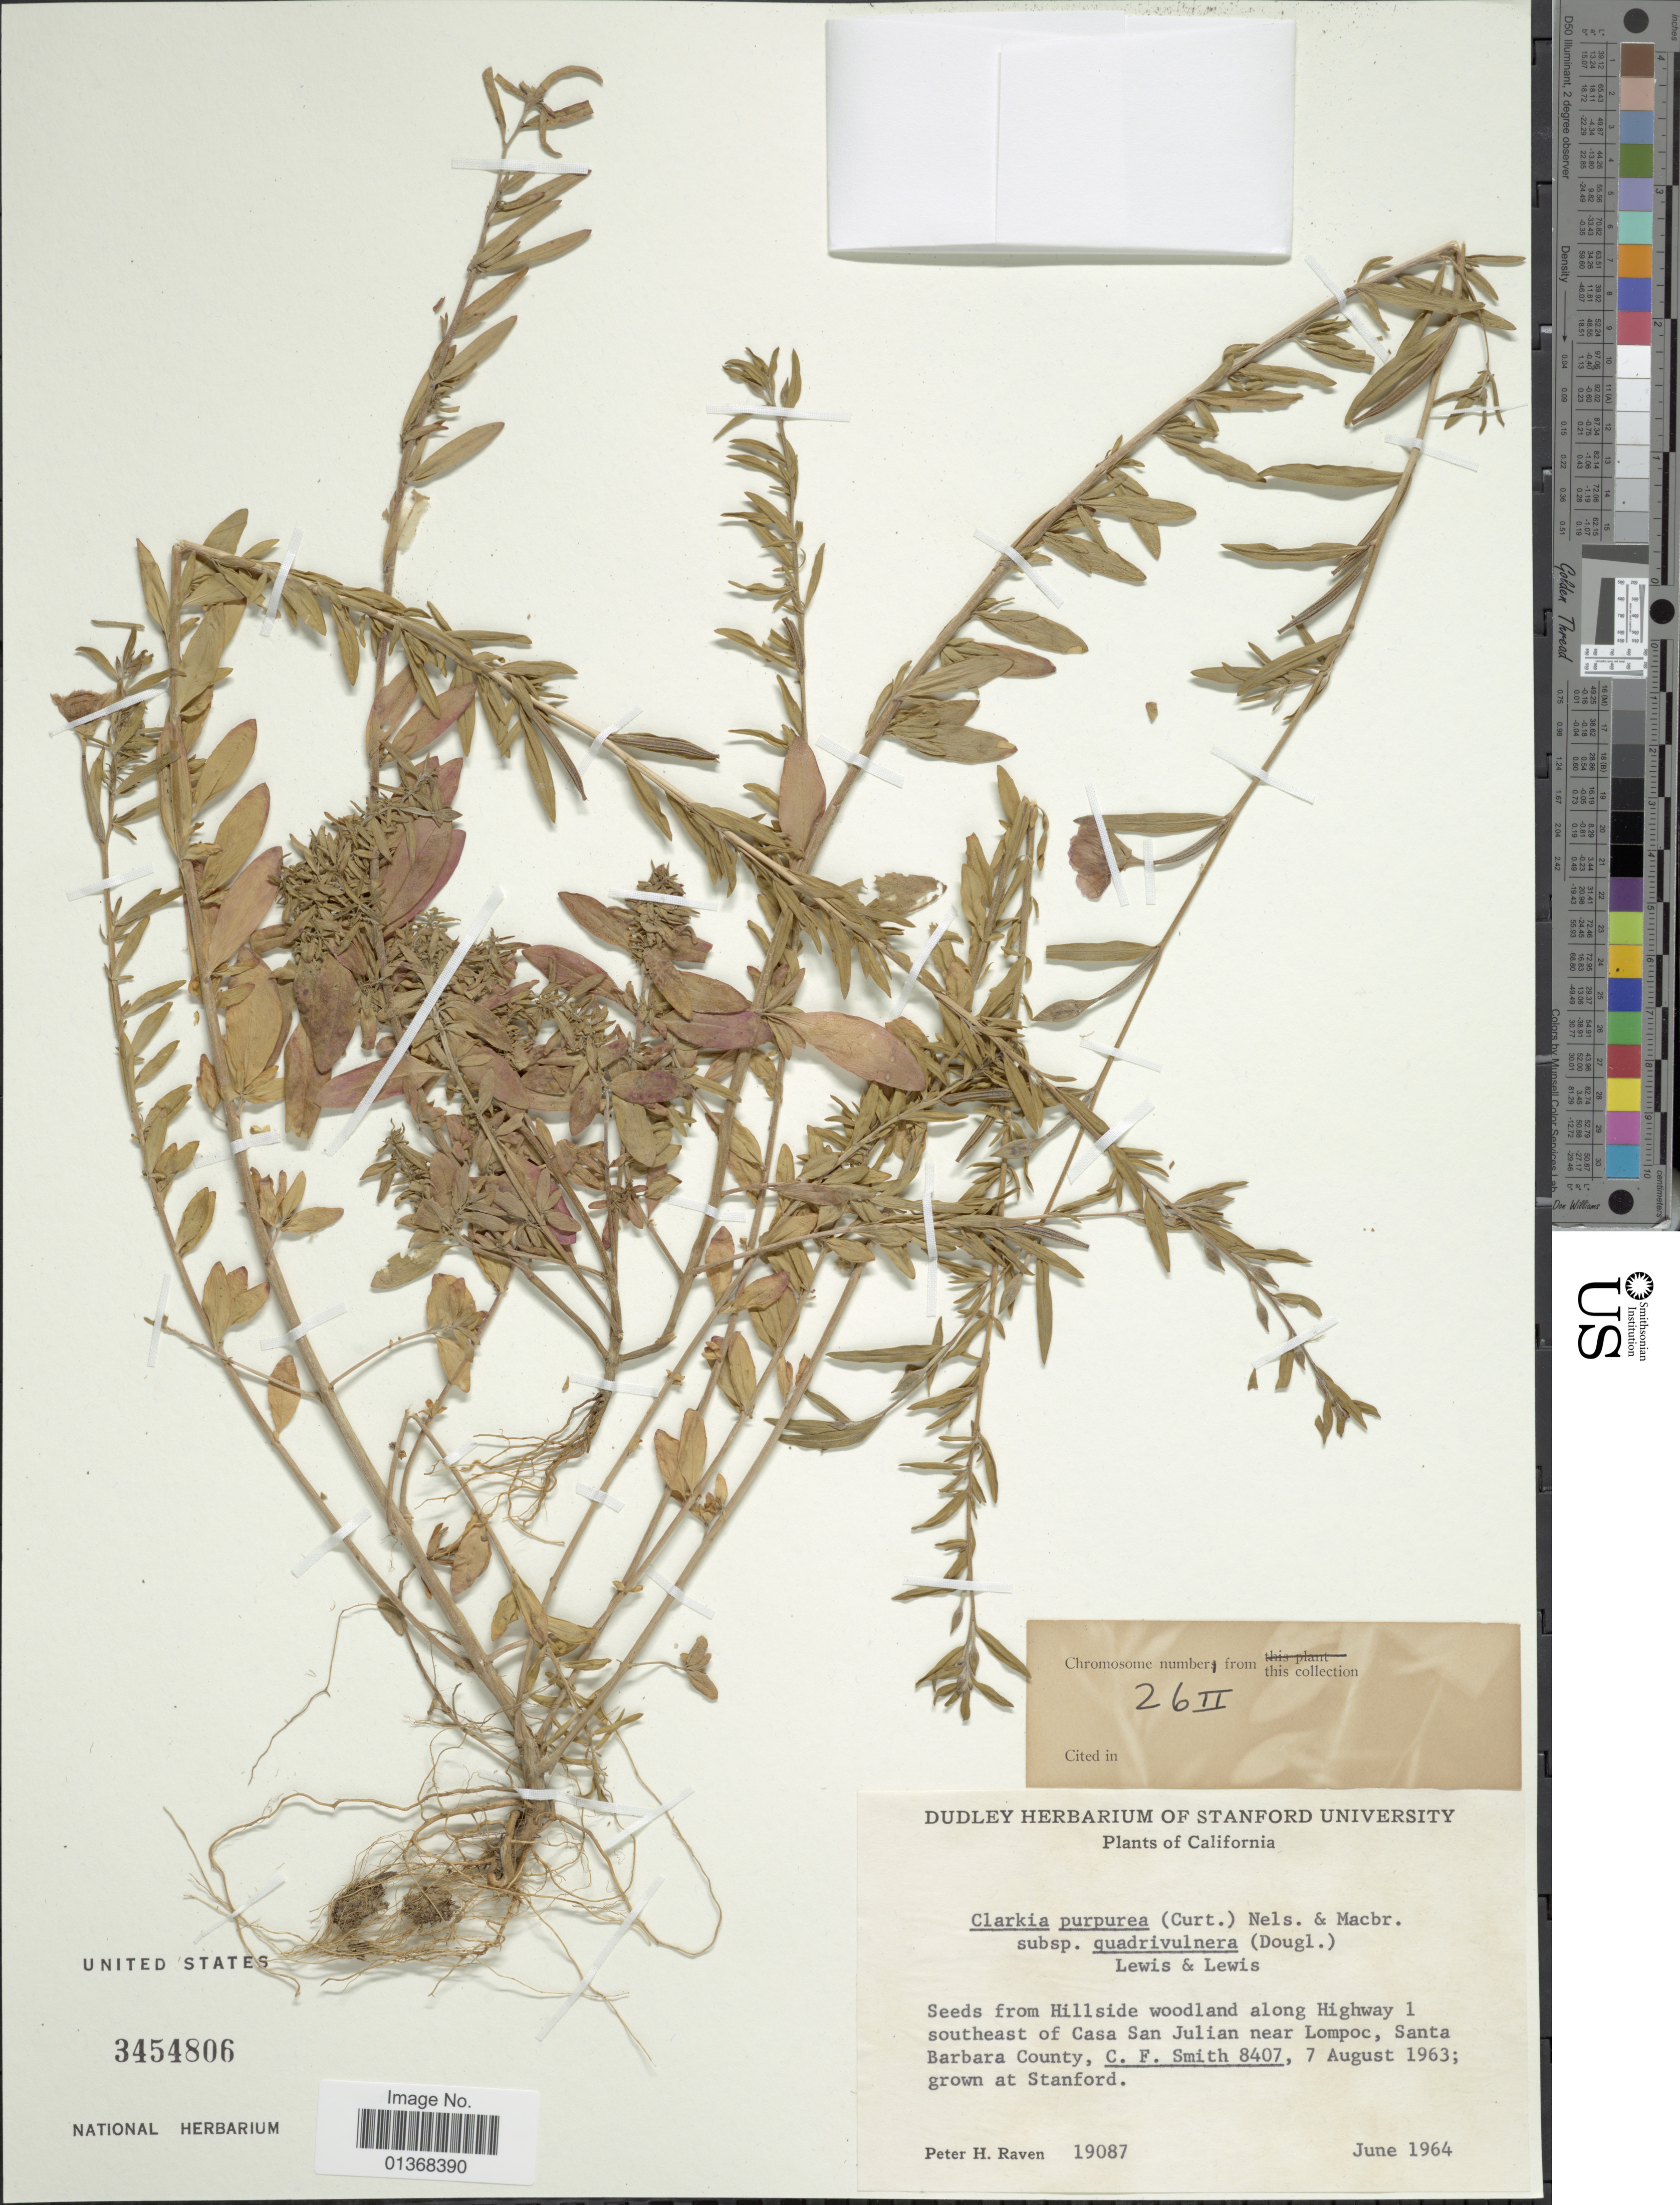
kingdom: Plantae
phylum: Tracheophyta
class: Magnoliopsida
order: Myrtales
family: Onagraceae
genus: Clarkia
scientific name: Clarkia purpurea subsp. quadrivulnera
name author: (Douglas) H.F. Lewis & M.R. Lewis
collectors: P. H. Raven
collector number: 19087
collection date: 1964-06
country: United States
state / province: California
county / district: Santa Barbara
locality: Seeds from Hillside woodland along Highway 1 southeast of Casa San Julian near Lompoc, Santa Barbara County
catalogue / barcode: US 3454806